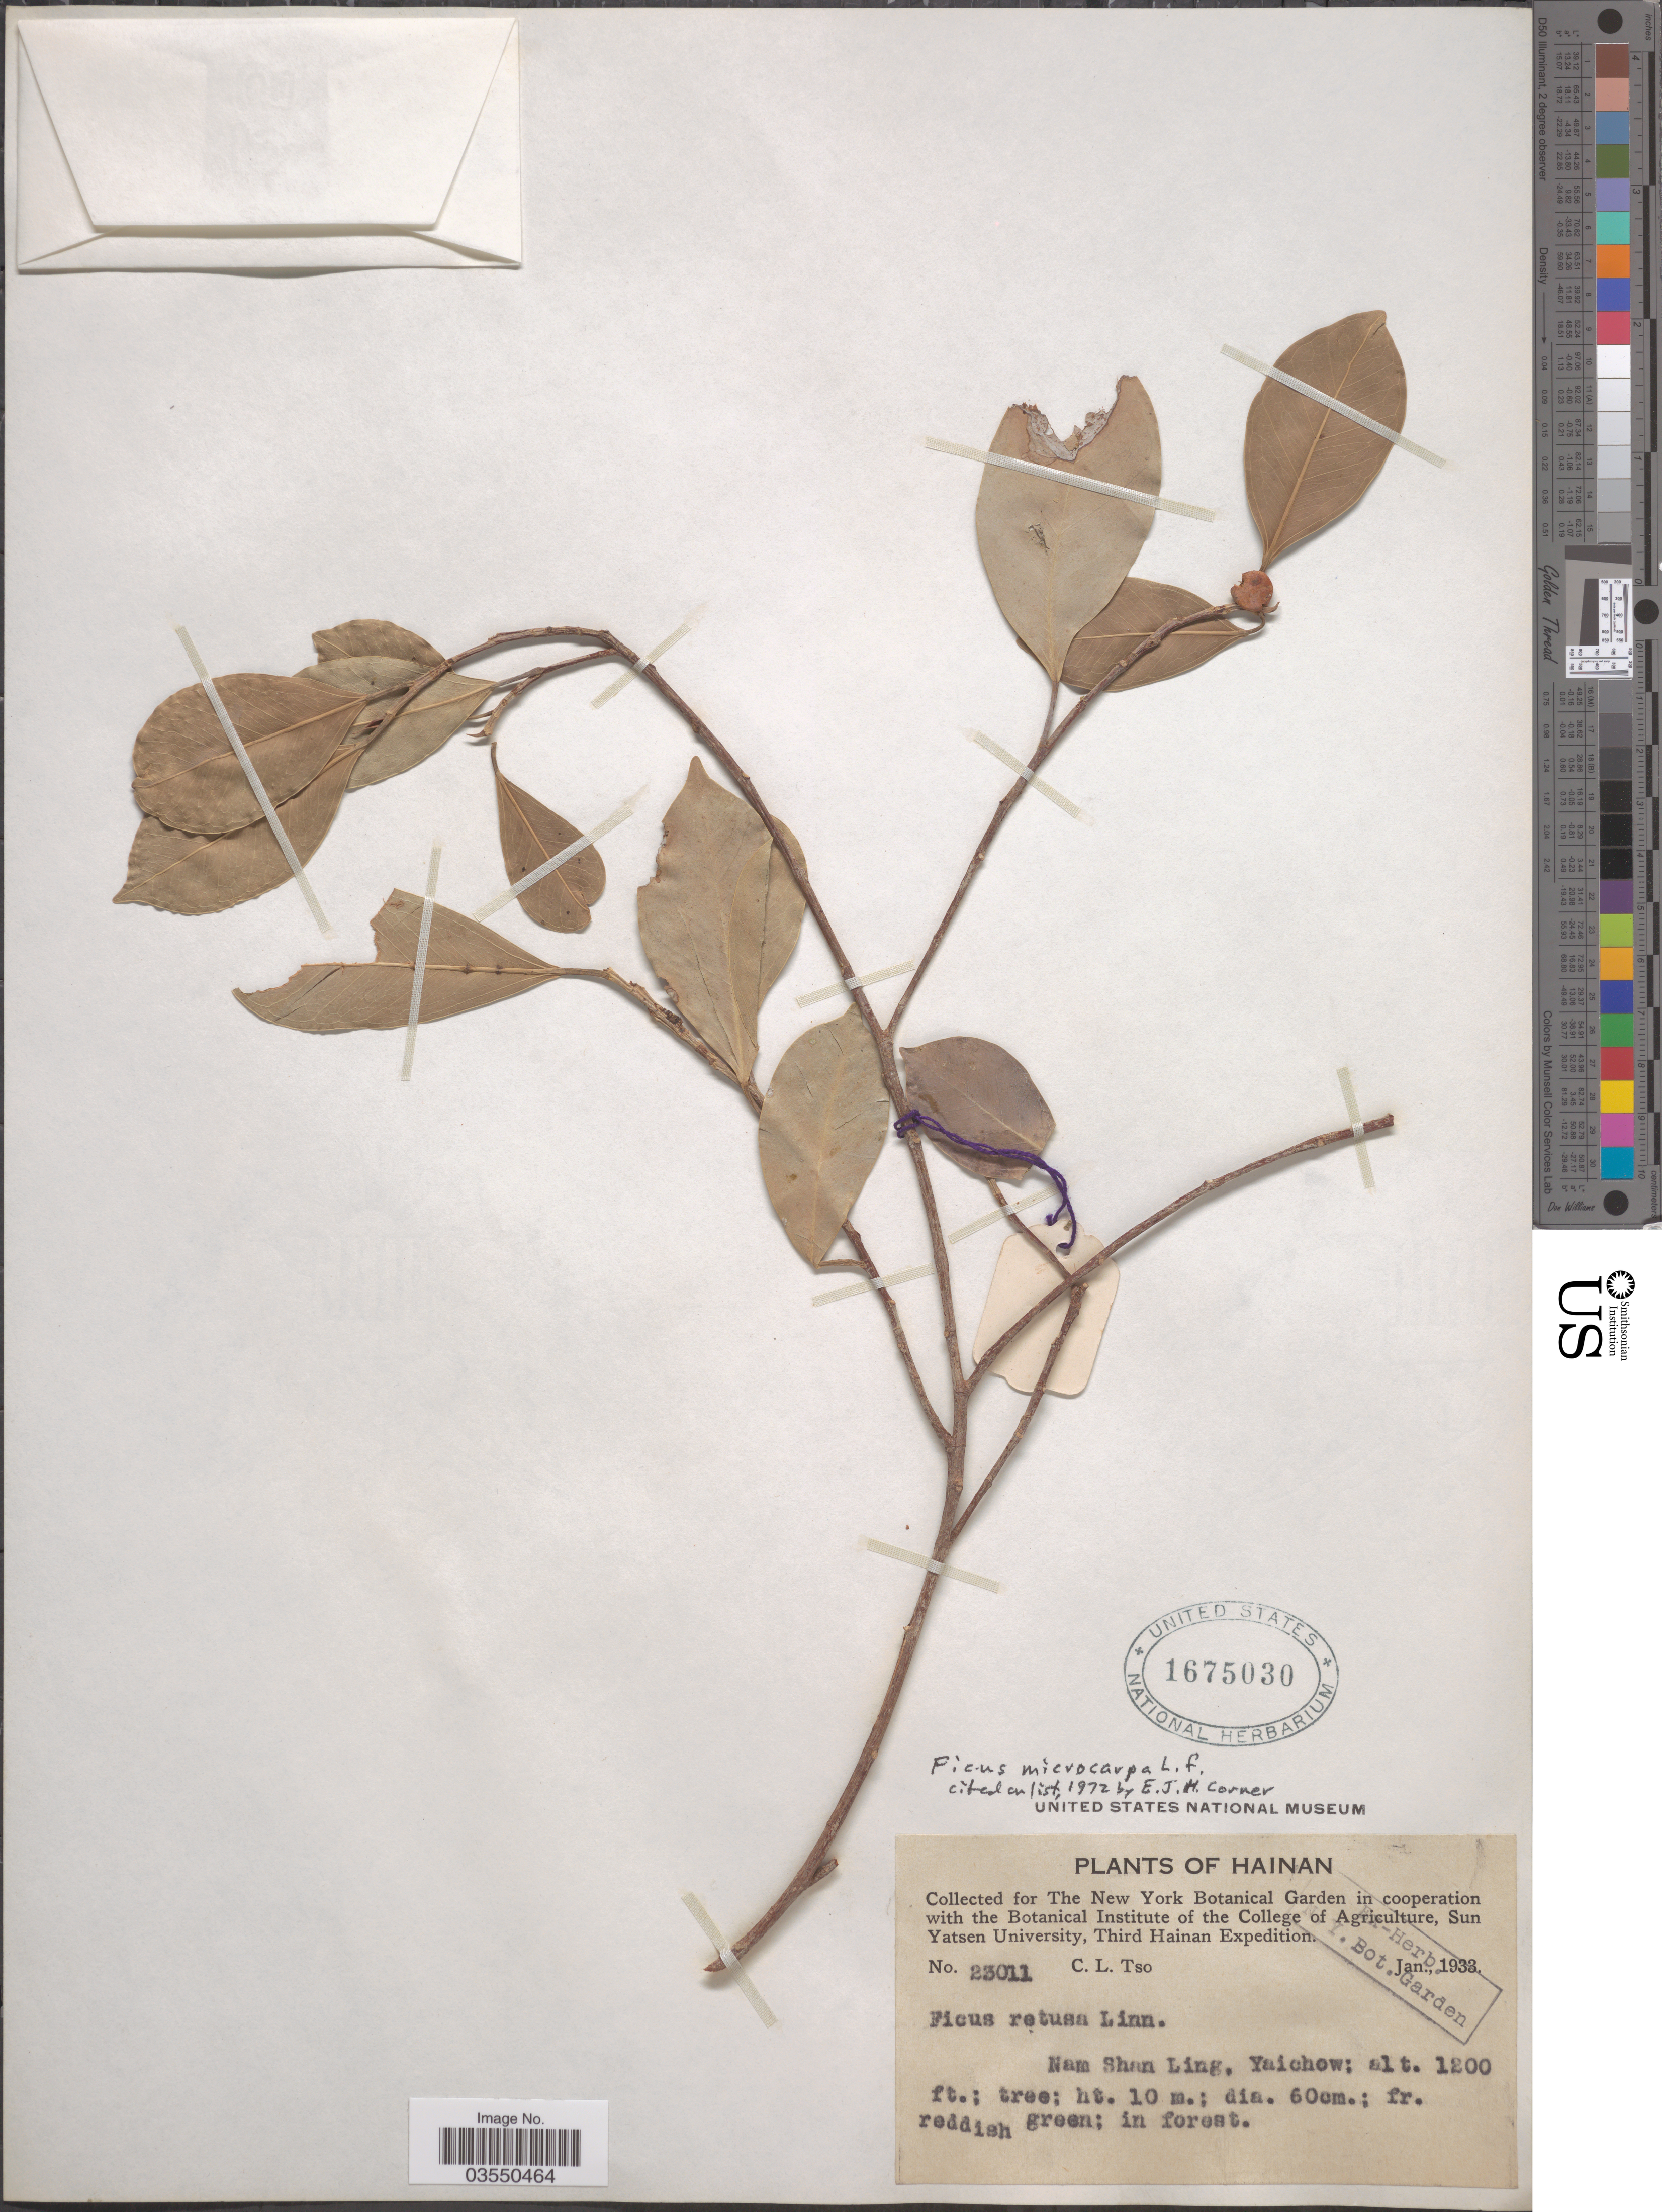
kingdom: Plantae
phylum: Tracheophyta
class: Magnoliopsida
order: Rosales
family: Moraceae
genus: Ficus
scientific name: Ficus microcarpa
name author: L. f.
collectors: C. Tso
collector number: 23011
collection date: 1933-01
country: China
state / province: Hainan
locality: Nam Shan Ling, Yaichow.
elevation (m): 366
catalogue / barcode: US 1675030